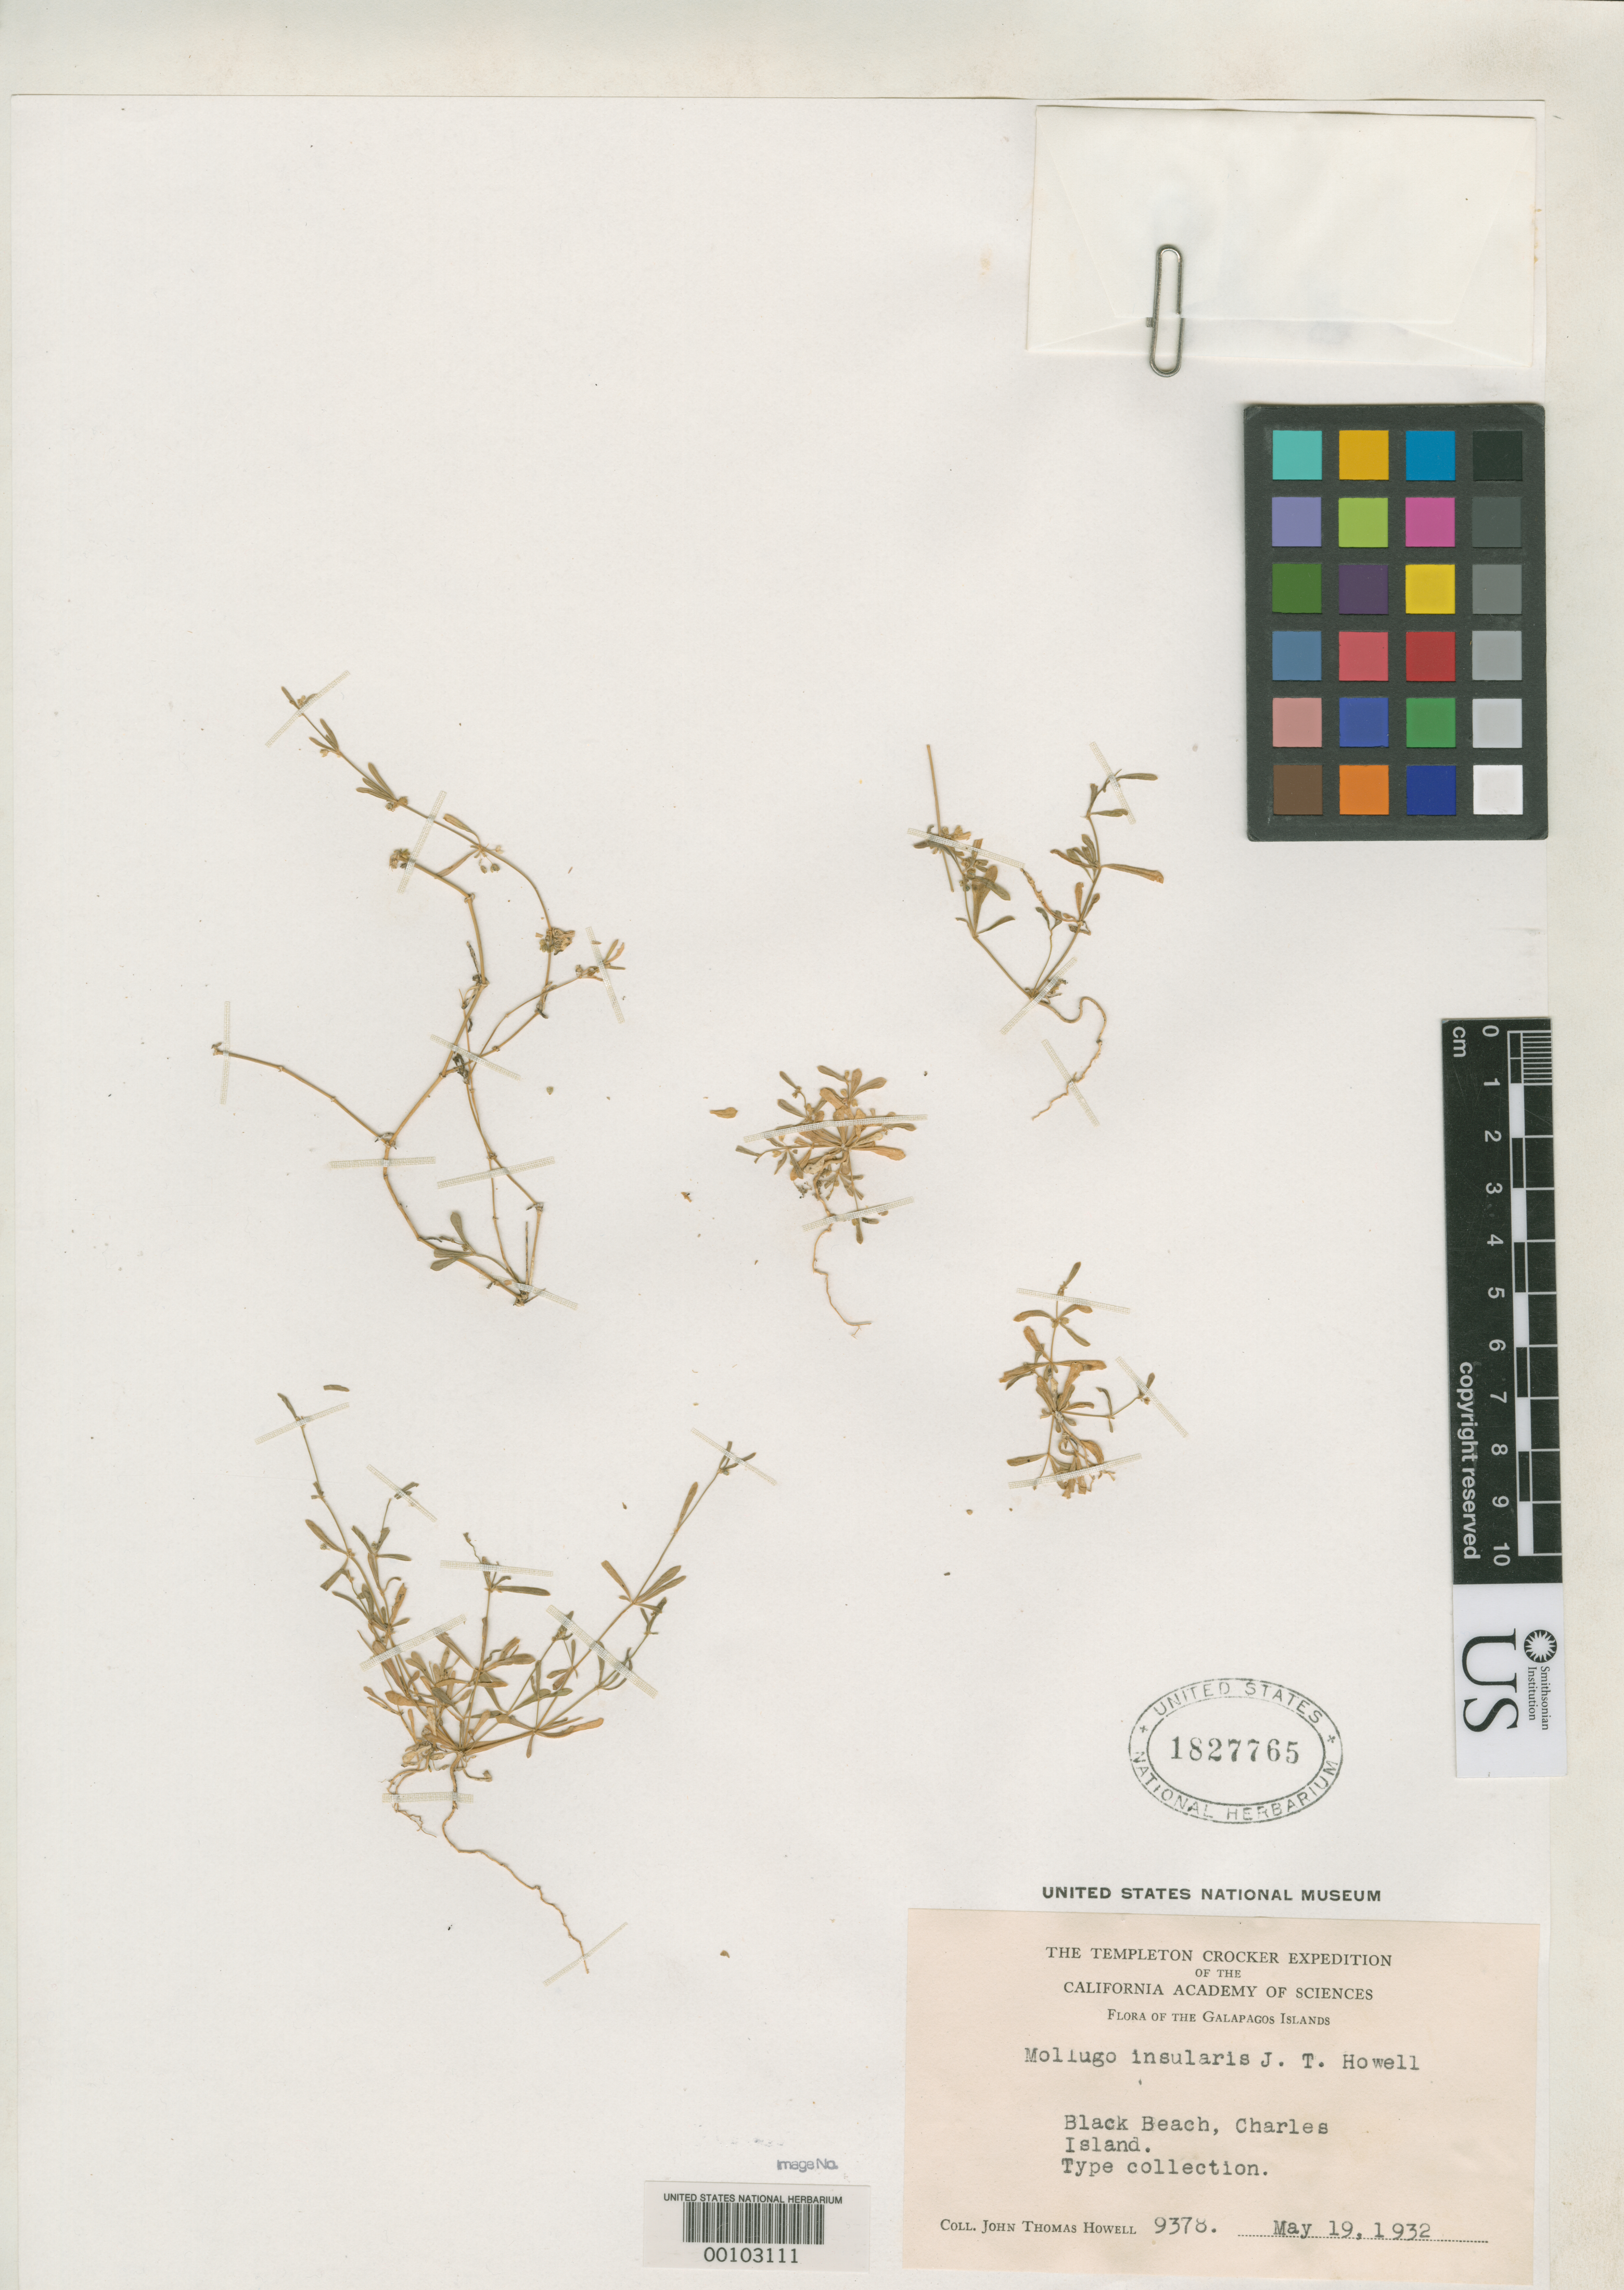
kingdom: Plantae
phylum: Tracheophyta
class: Magnoliopsida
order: Caryophyllales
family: Molluginaceae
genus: Mollugo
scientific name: Mollugo insularis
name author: J.T. Howell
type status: Isotype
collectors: J. T. Howell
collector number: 9378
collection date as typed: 19 May 1932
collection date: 1932-05-19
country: Ecuador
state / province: Colón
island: Floreana [Charles, Santa Maria]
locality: Black Beach [Isla Santa Maria = Charles I.]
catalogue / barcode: US 1827765